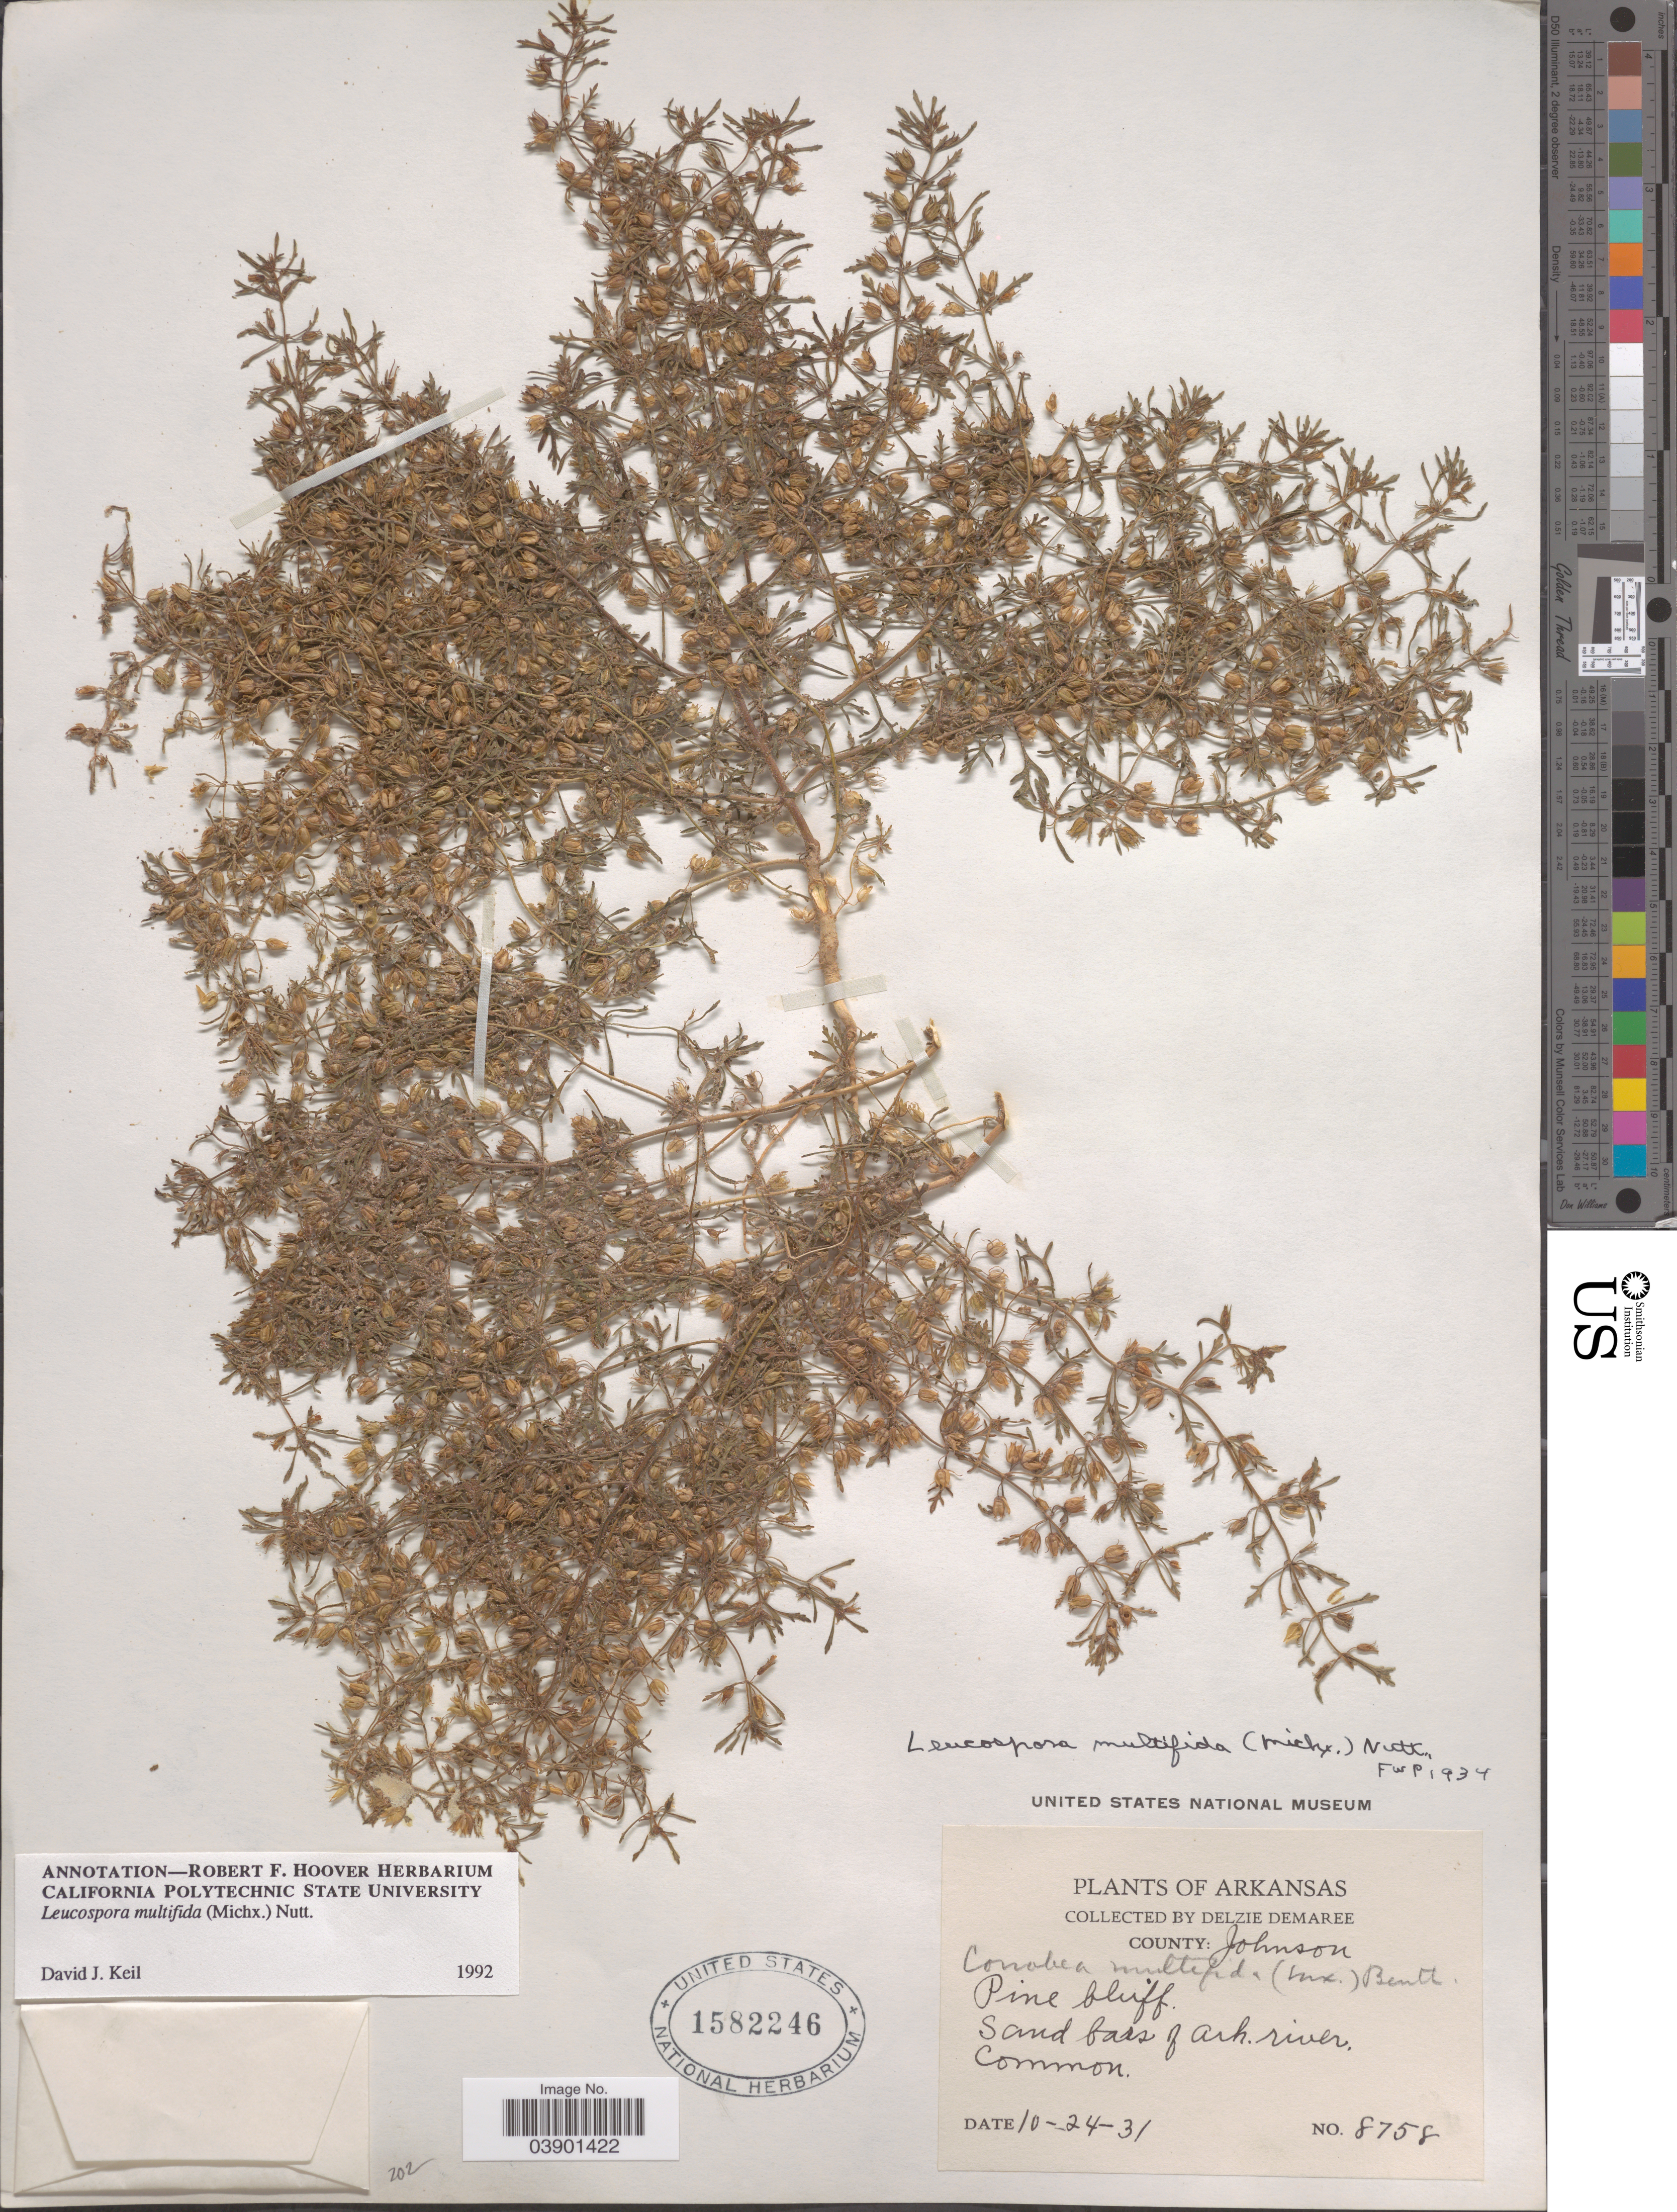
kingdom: Plantae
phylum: Tracheophyta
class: Magnoliopsida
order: Lamiales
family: Plantaginaceae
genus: Leucospora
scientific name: Leucospora multifida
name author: (Michx.) Nutt.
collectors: D. Demaree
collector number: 8758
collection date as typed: Transcribed d/m/y: 24/10/31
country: United States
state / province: Arkansas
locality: County: Johnson. Sand bars of Ark river.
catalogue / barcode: US 1582246